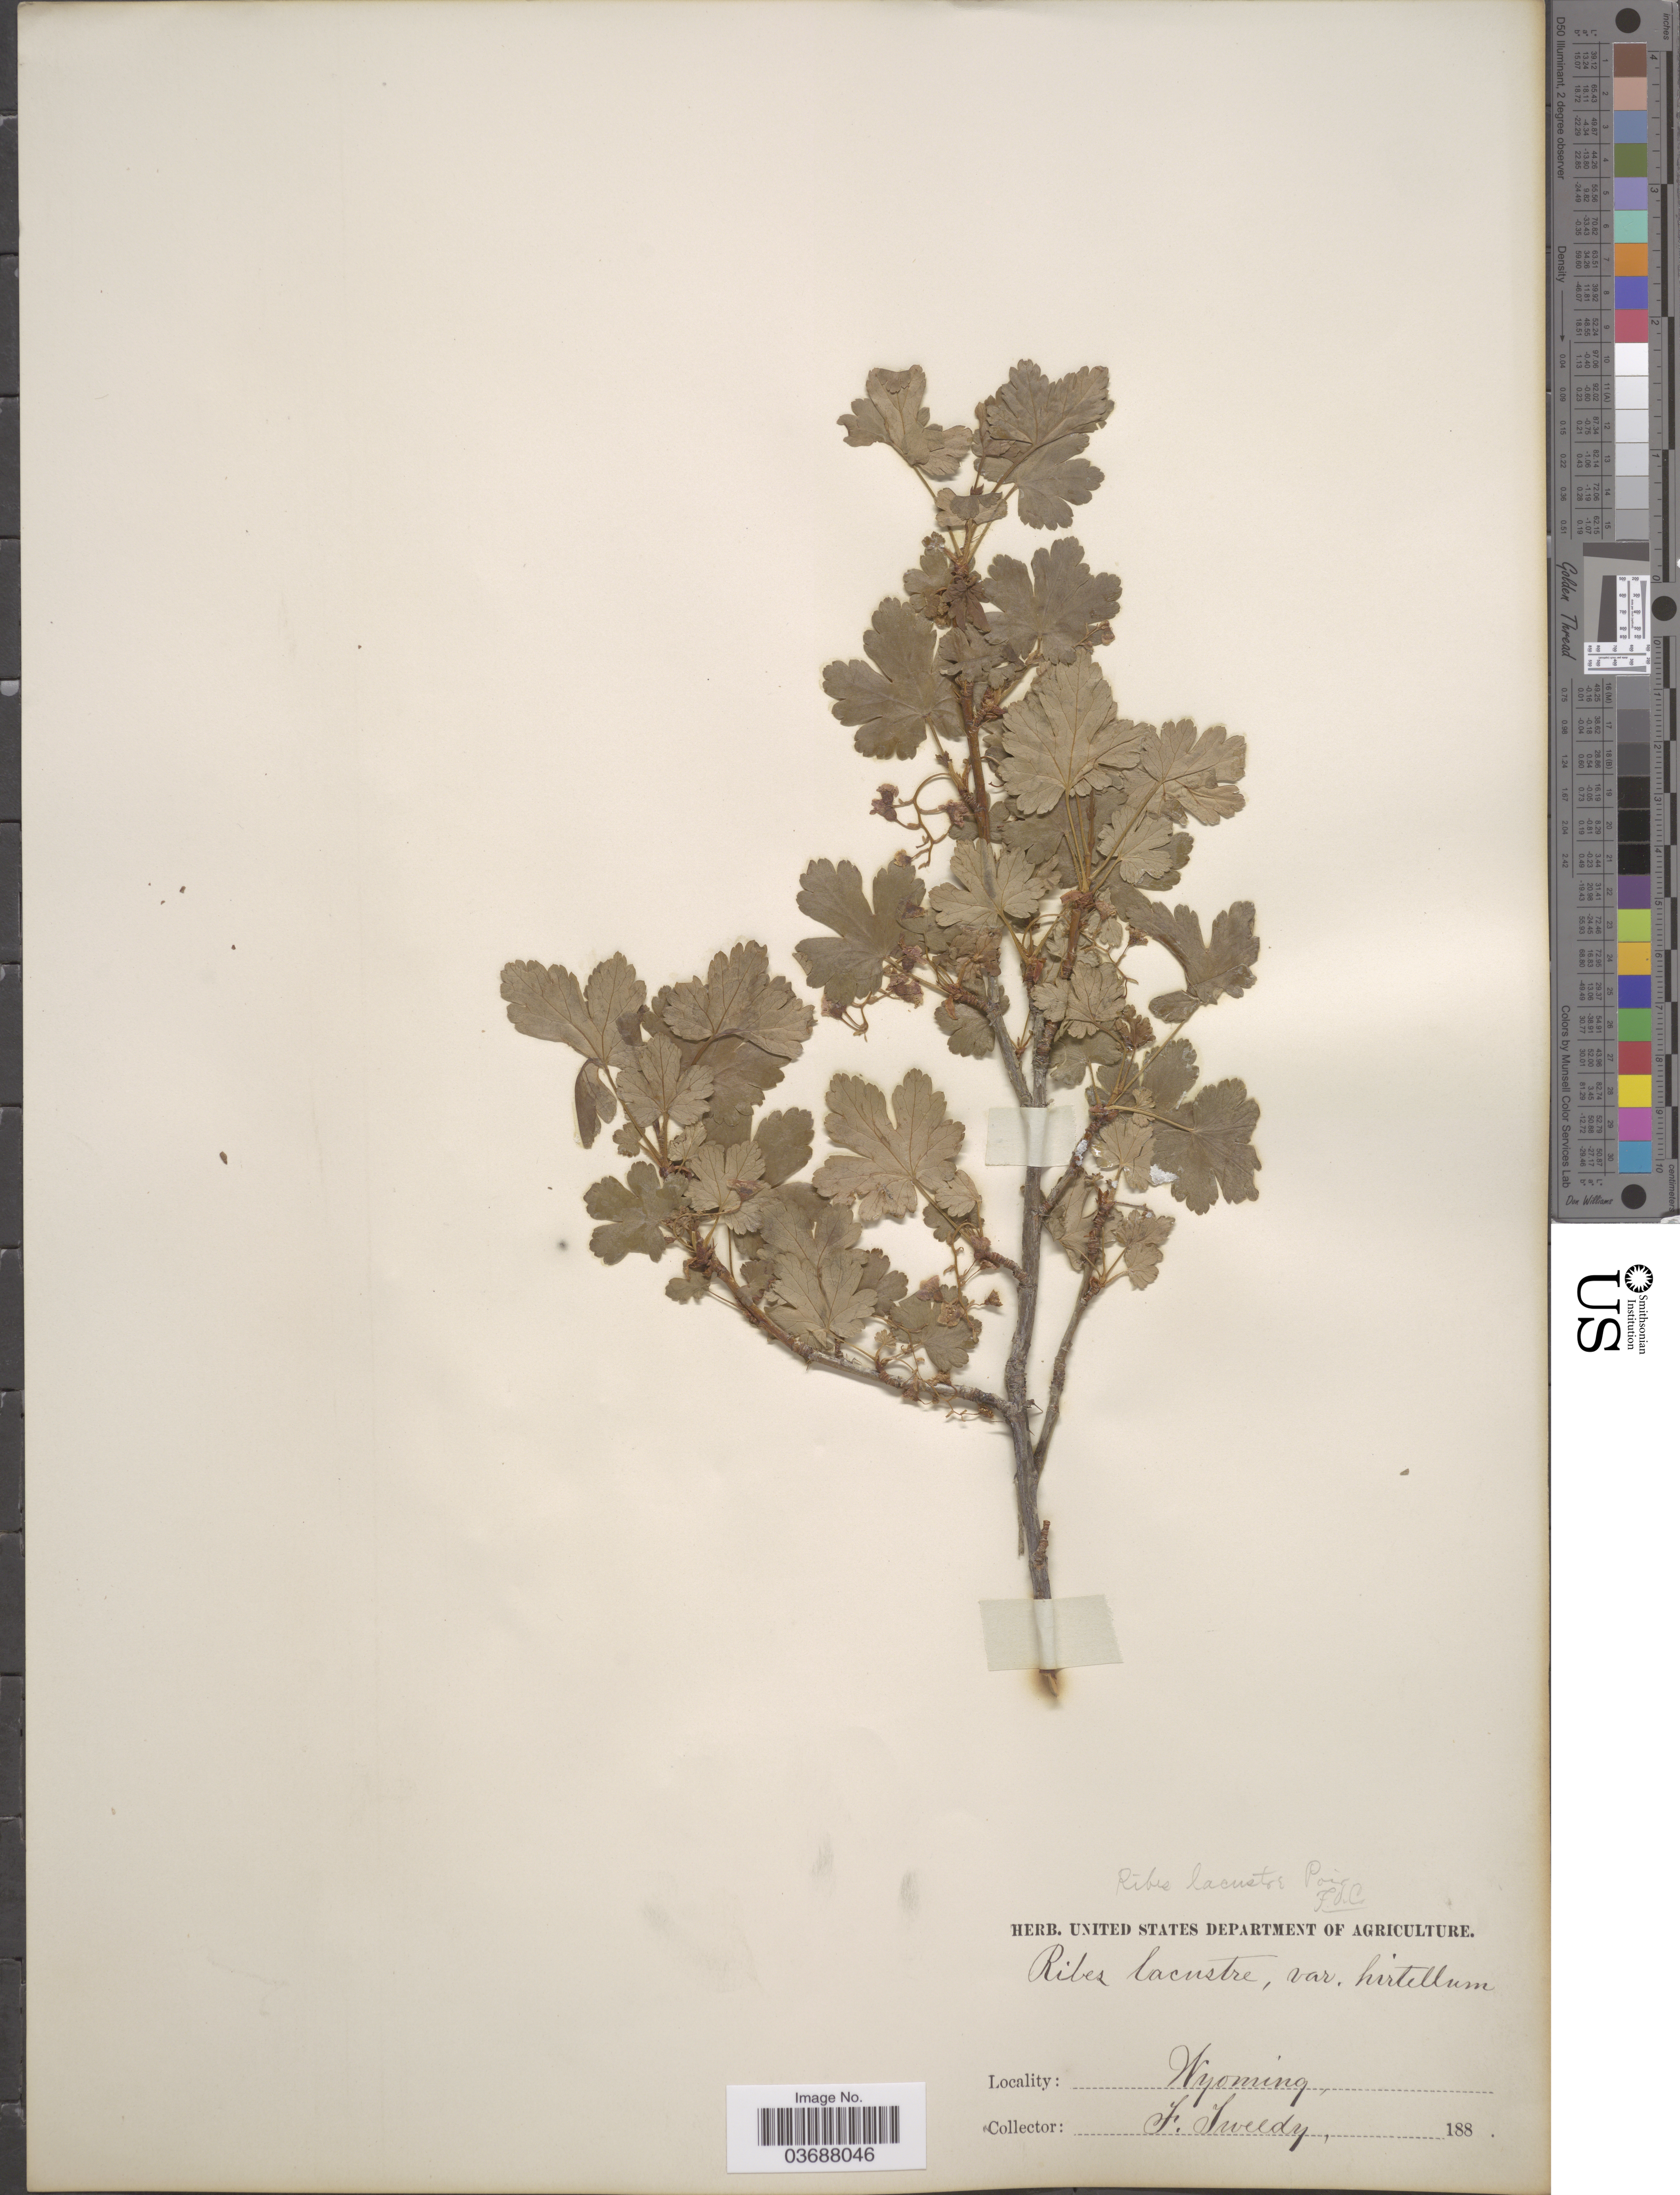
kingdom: Plantae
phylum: Tracheophyta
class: Magnoliopsida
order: Saxifragales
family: Grossulariaceae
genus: Ribes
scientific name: Ribes lacustre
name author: (Pers.) Poir.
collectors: F. Tweedy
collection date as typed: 188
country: United States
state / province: Wyoming